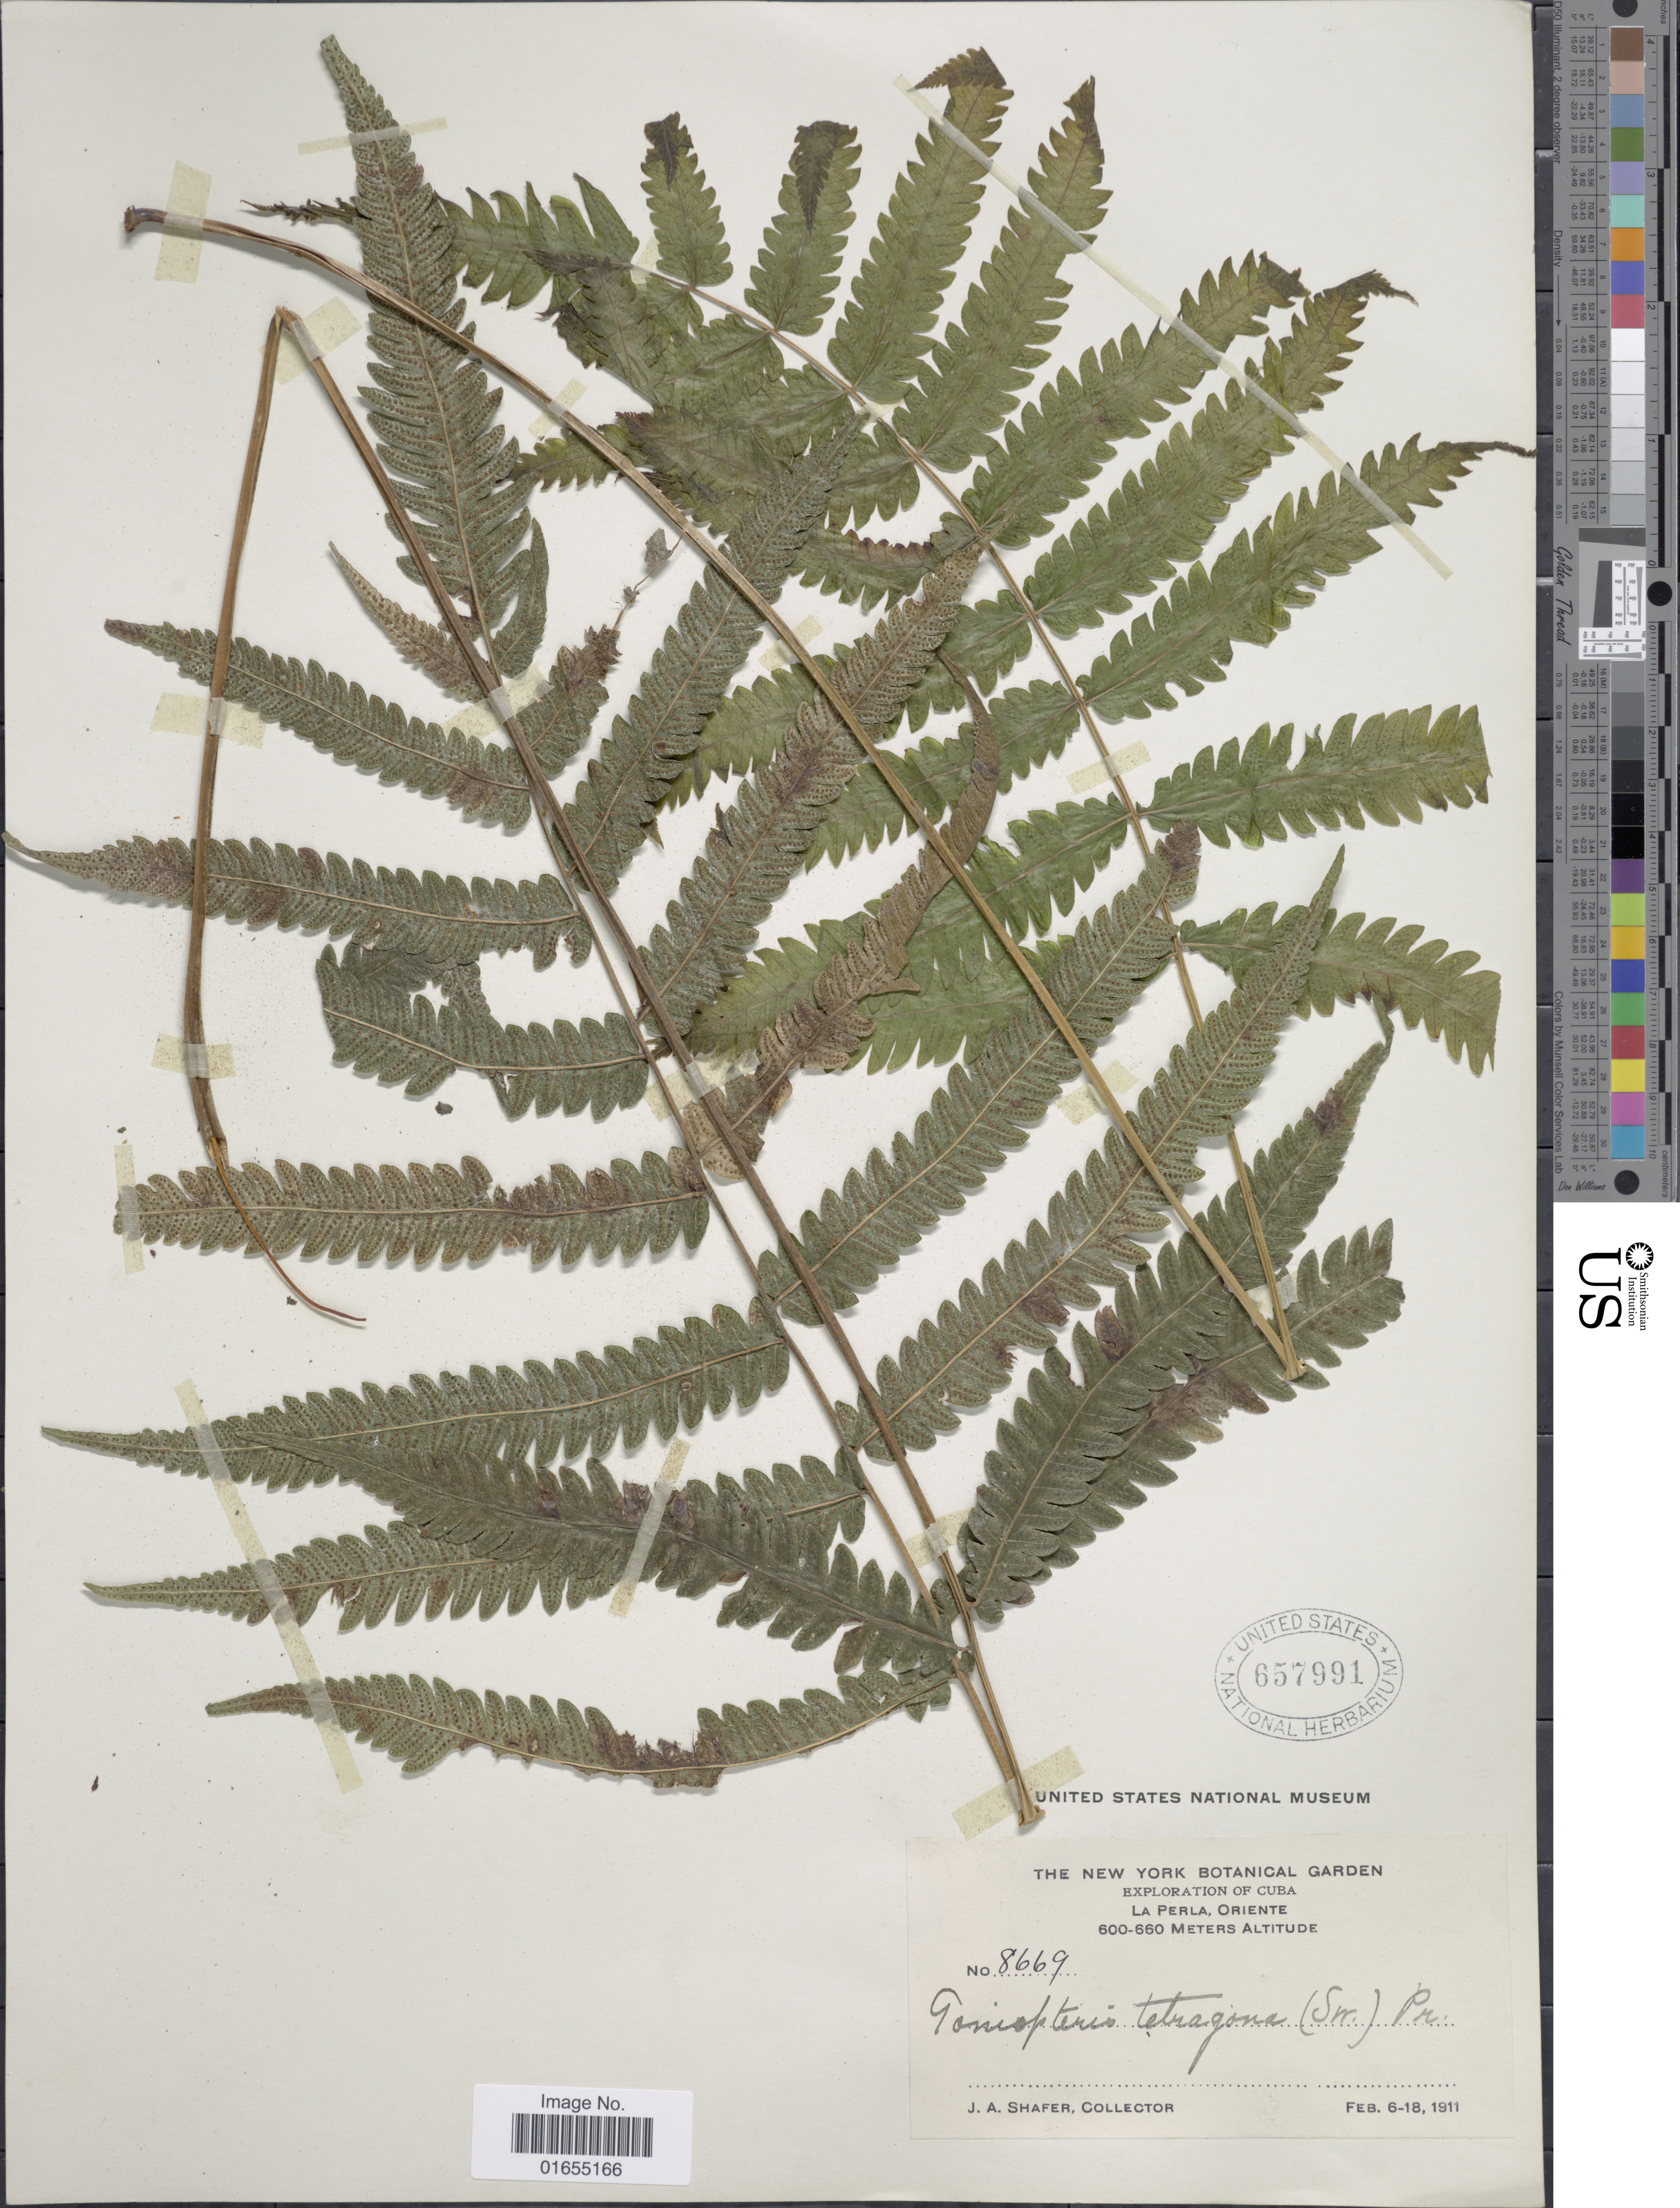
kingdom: Plantae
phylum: Tracheophyta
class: Polypodiopsida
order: Polypodiales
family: Thelypteridaceae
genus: Goniopteris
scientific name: Goniopteris subtetragona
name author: (Link) Vareschi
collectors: J. A. Shafer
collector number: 8669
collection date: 1911-02-06/1911-02-18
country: Cuba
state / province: Oriente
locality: La Perla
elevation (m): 600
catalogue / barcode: US 657991